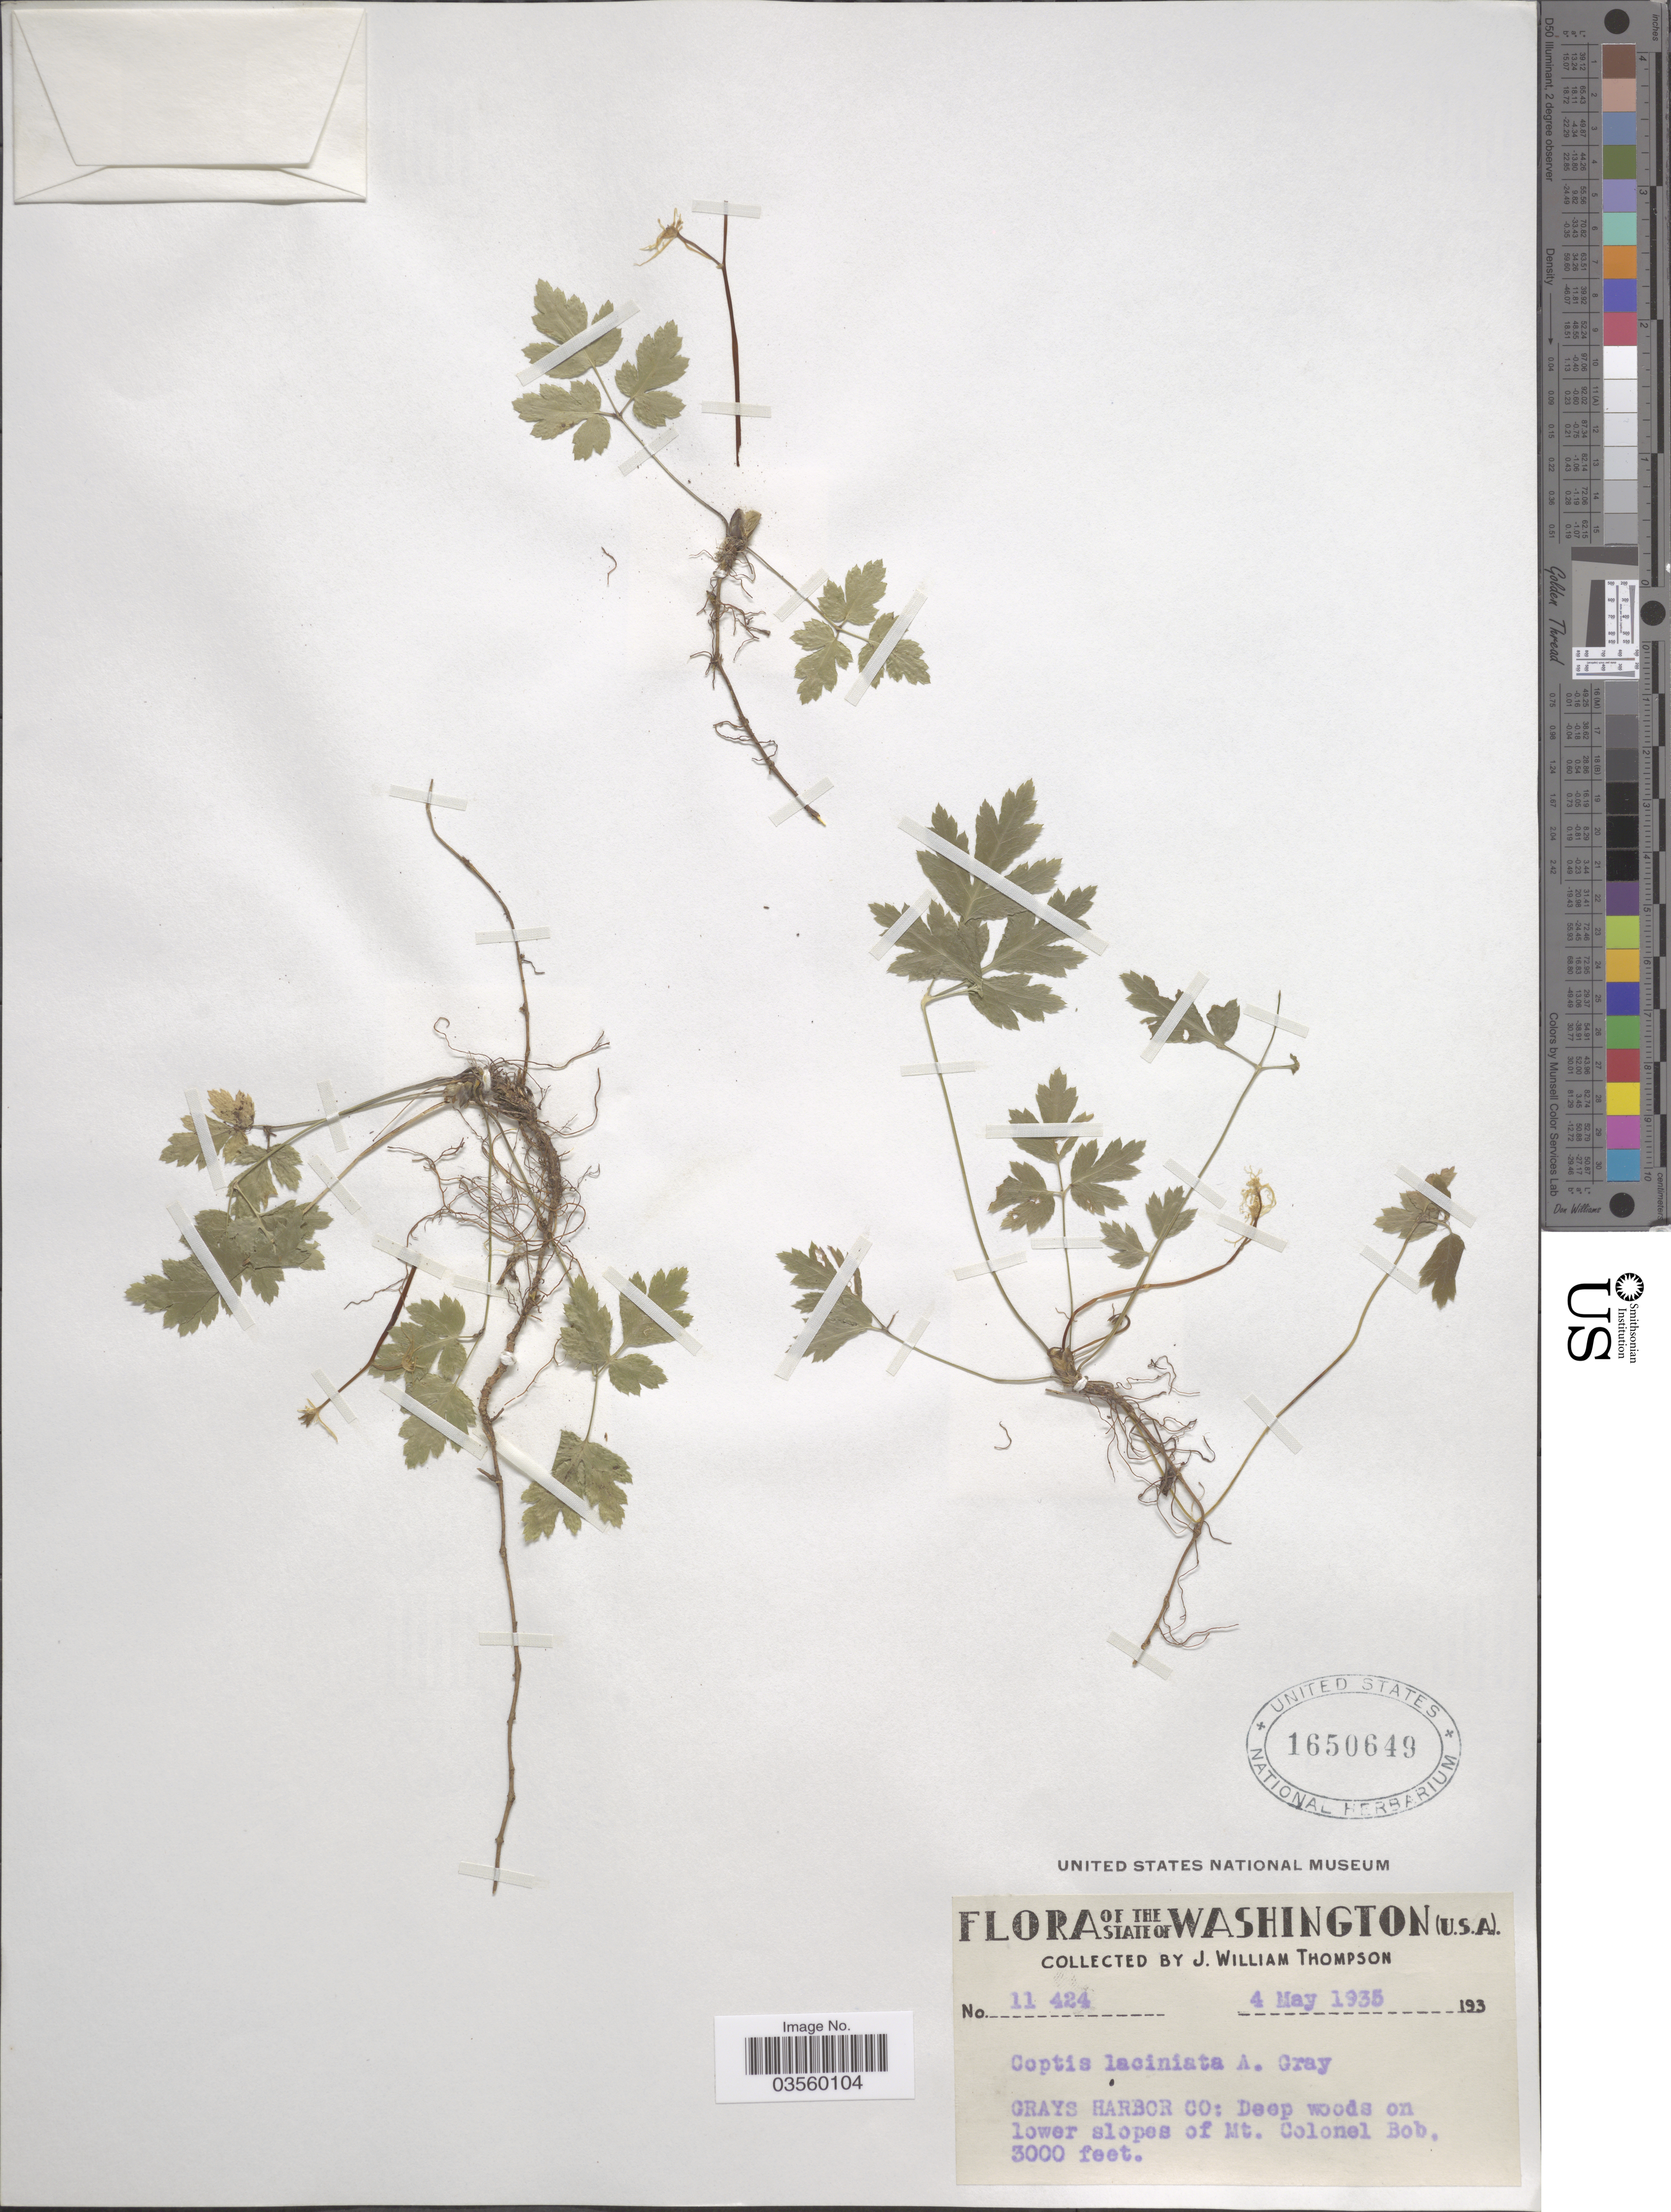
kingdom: Plantae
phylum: Tracheophyta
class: Magnoliopsida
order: Ranunculales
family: Ranunculaceae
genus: Coptis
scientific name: Coptis laciniata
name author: A. Gray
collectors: J. W. Thompson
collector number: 11424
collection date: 1935-05-04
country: United States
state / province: Washington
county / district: Grays Harbor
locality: Grays Harbor Co: lower slopes of Mt. Colonel Bob.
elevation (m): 914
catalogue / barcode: US 1650649